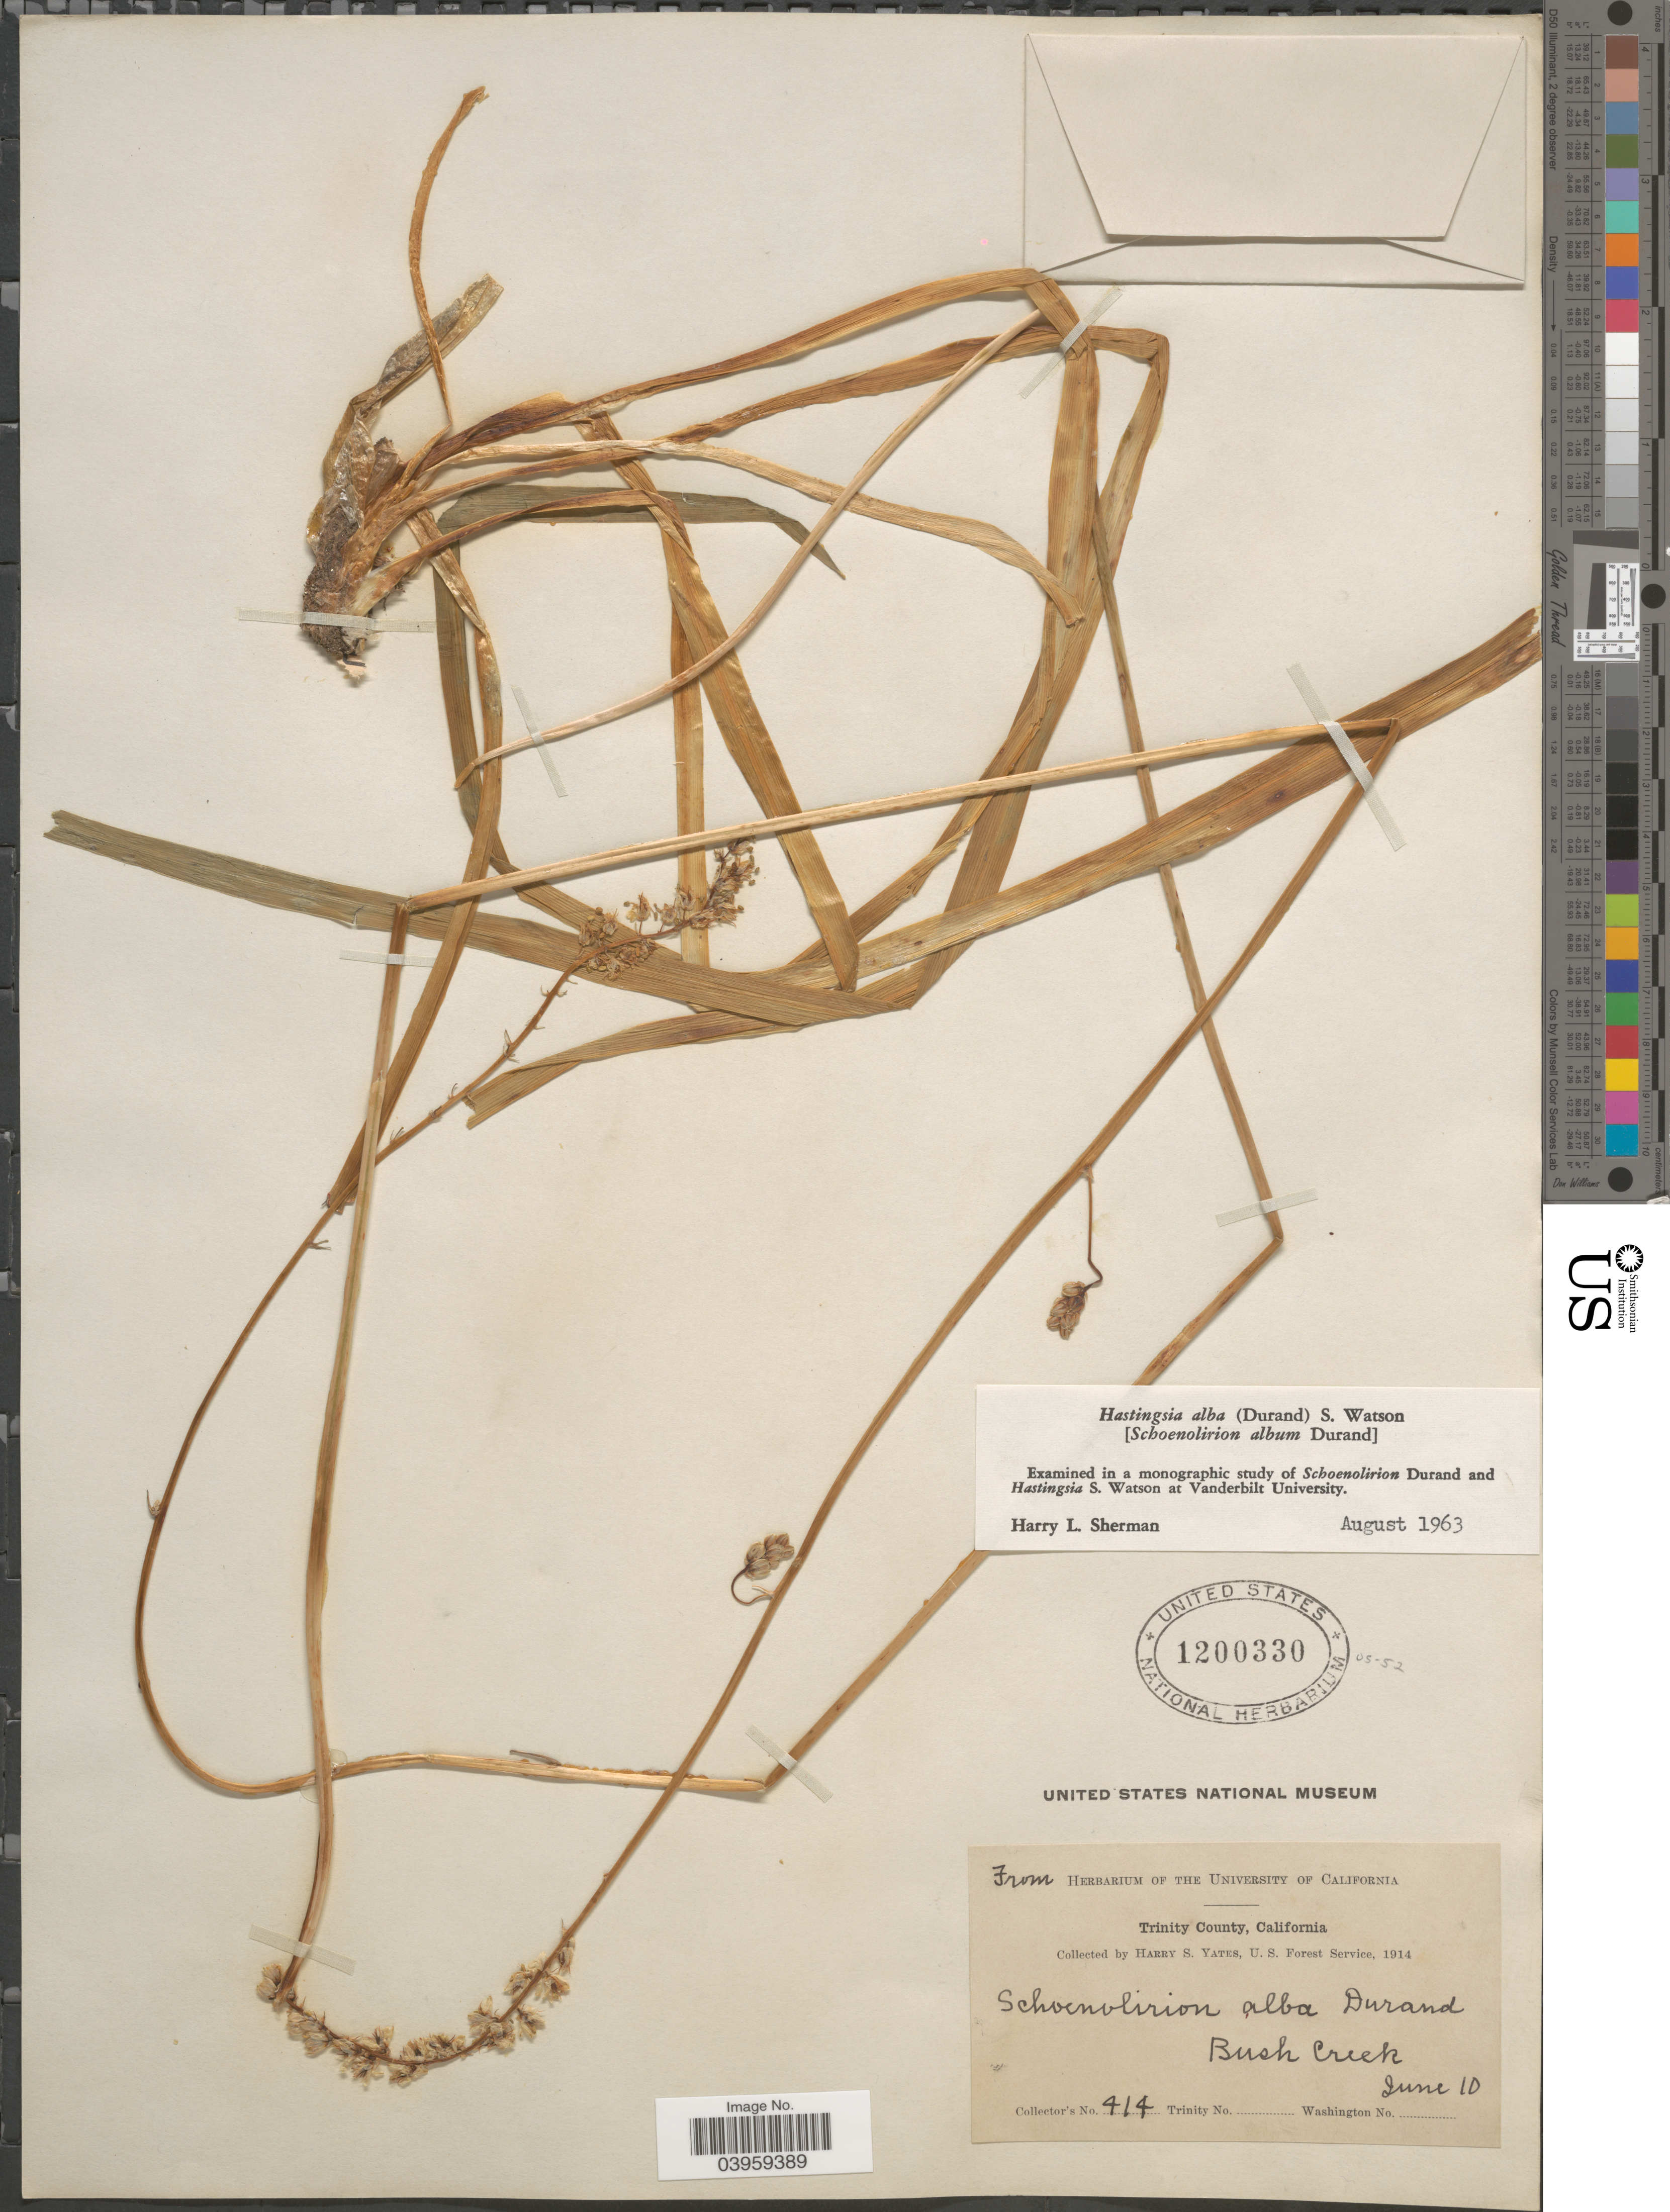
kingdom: Plantae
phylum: Tracheophyta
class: Liliopsida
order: Asparagales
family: Asparagaceae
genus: Hastingsia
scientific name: Hastingsia alba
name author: (Durand) S. Watson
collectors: H. S. Yates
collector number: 414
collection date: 1914-06-10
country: United States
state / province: California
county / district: Trinity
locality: Trinity County. Bush Creek.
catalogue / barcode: US 1200330